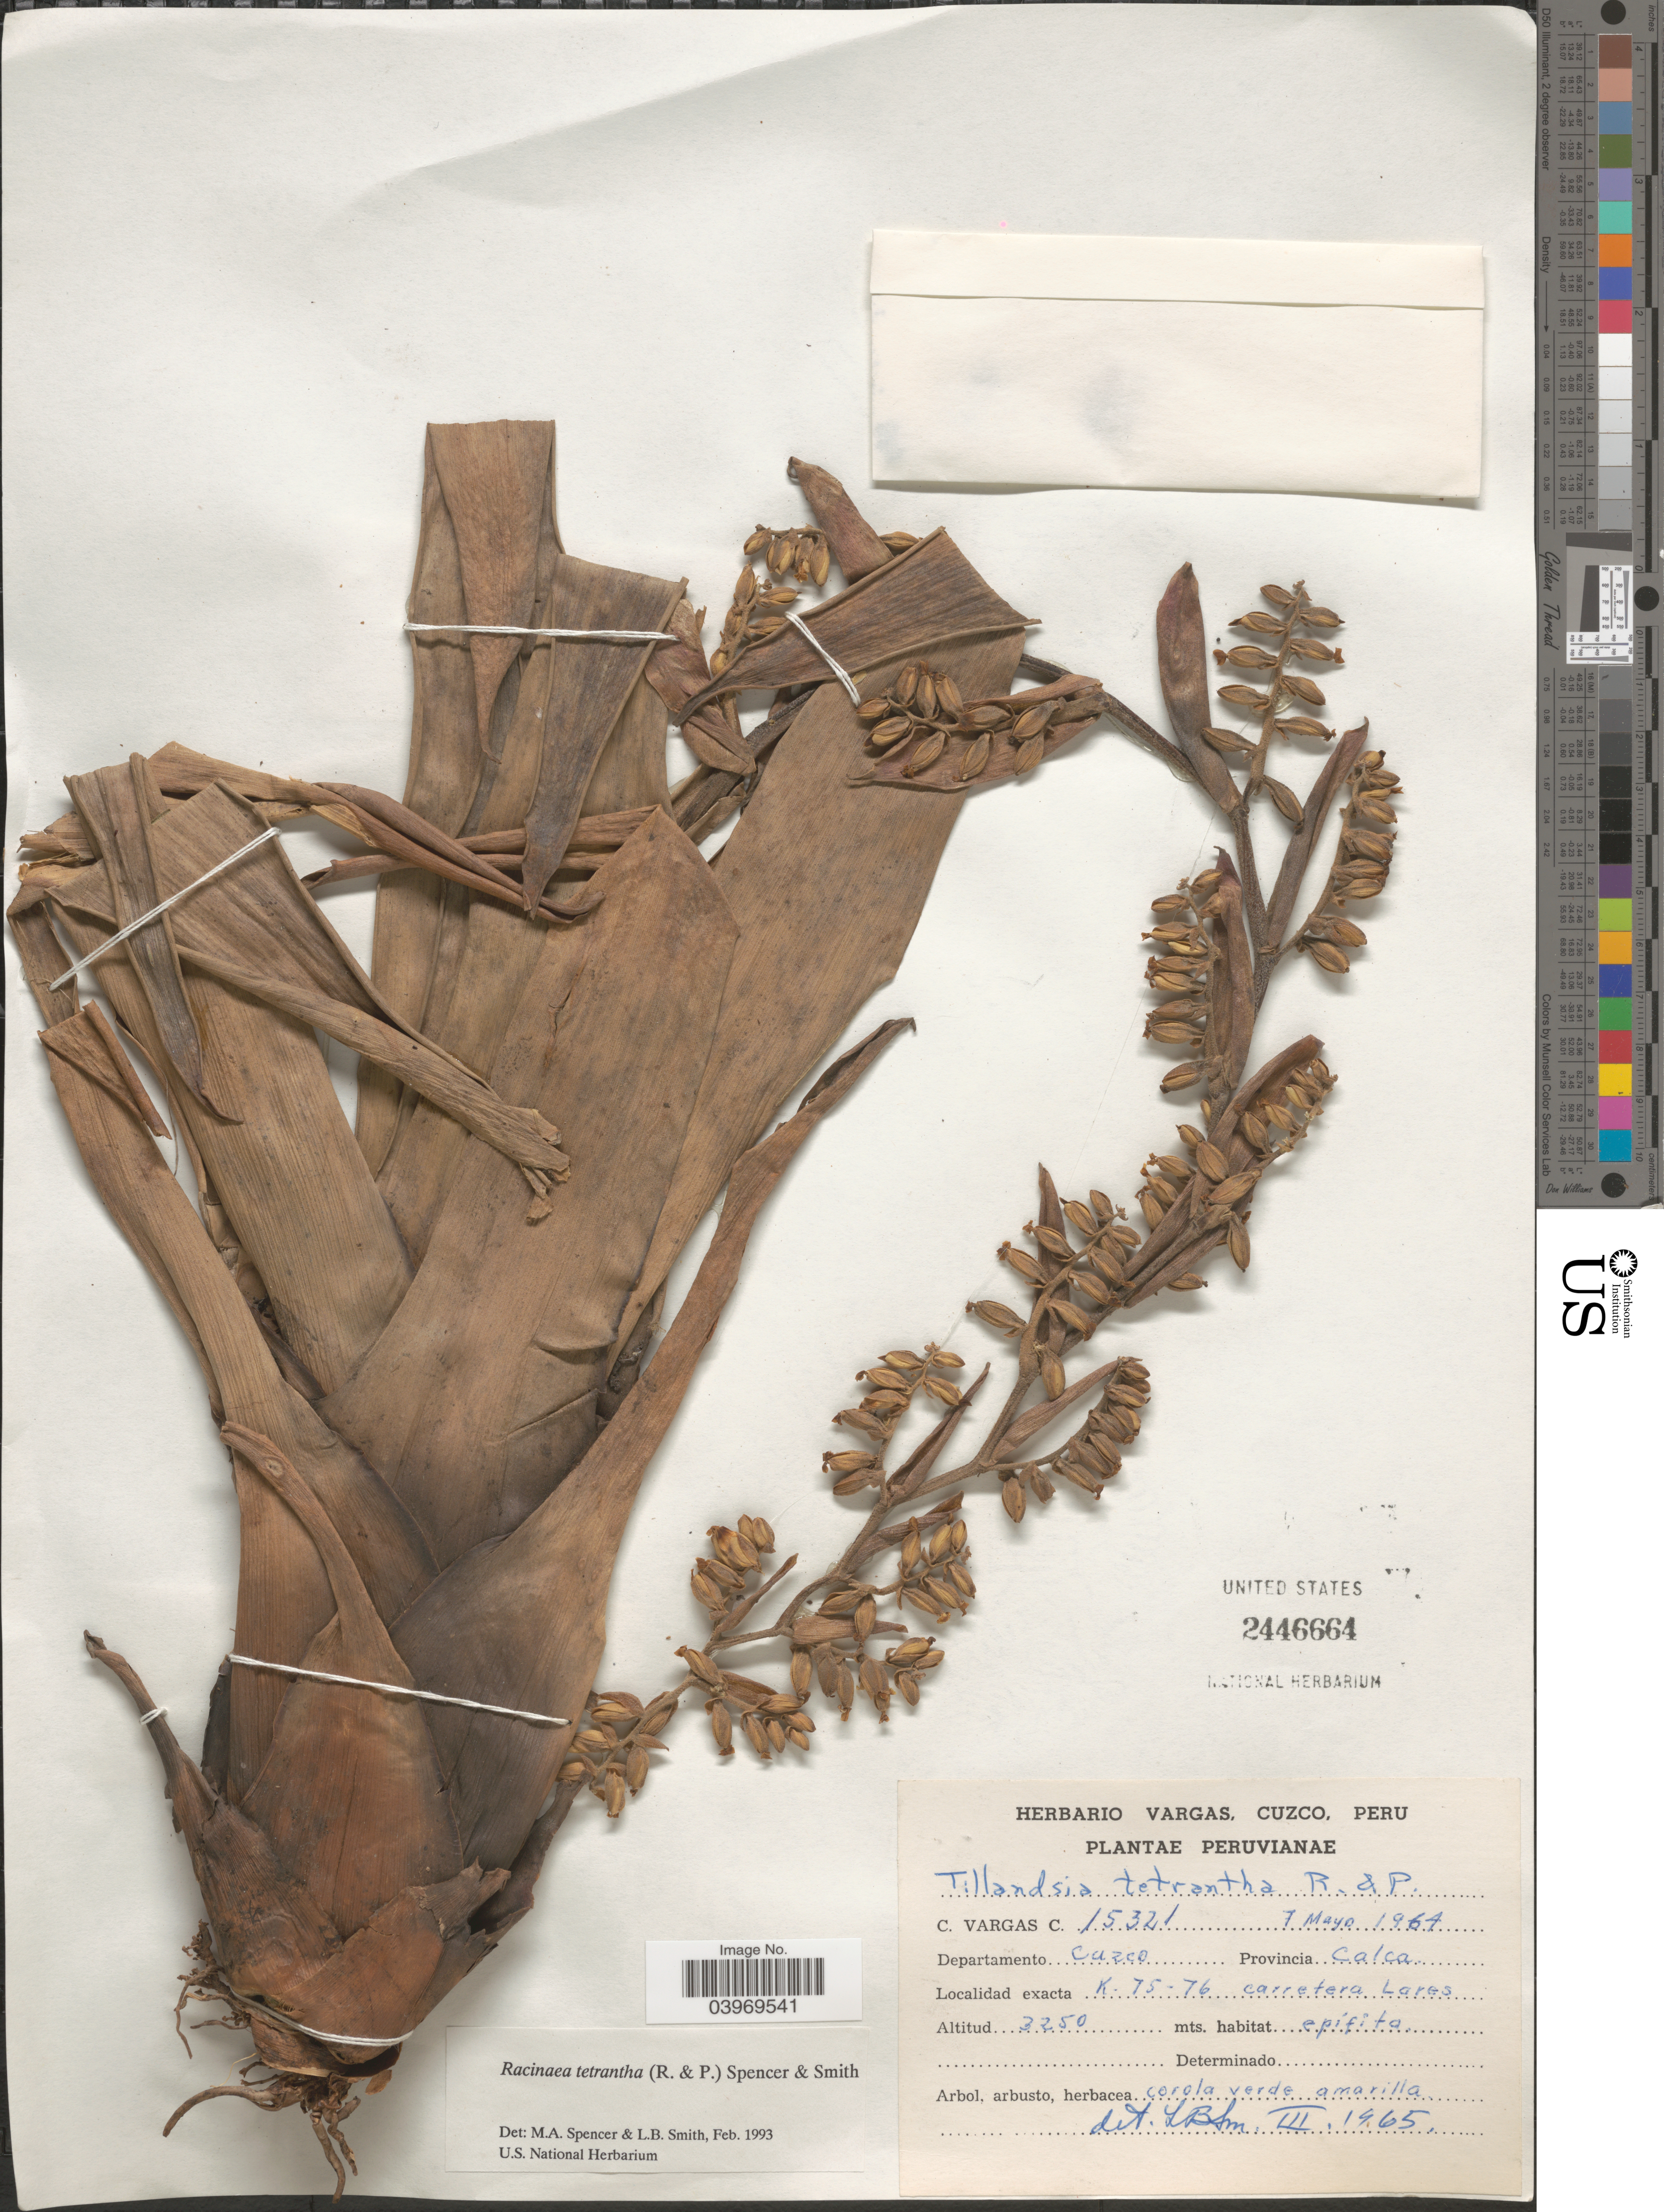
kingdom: Plantae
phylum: Tracheophyta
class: Liliopsida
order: Poales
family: Bromeliaceae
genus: Racinaea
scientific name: Racinaea tetrantha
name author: (Ruiz & Pav.) L.B. Sm.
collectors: C. Vargas Calderón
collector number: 15321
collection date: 1964-05-07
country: Peru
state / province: Cusco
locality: Departamento Cuzco. Calca. K-75-76.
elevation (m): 3250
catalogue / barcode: US 2446664